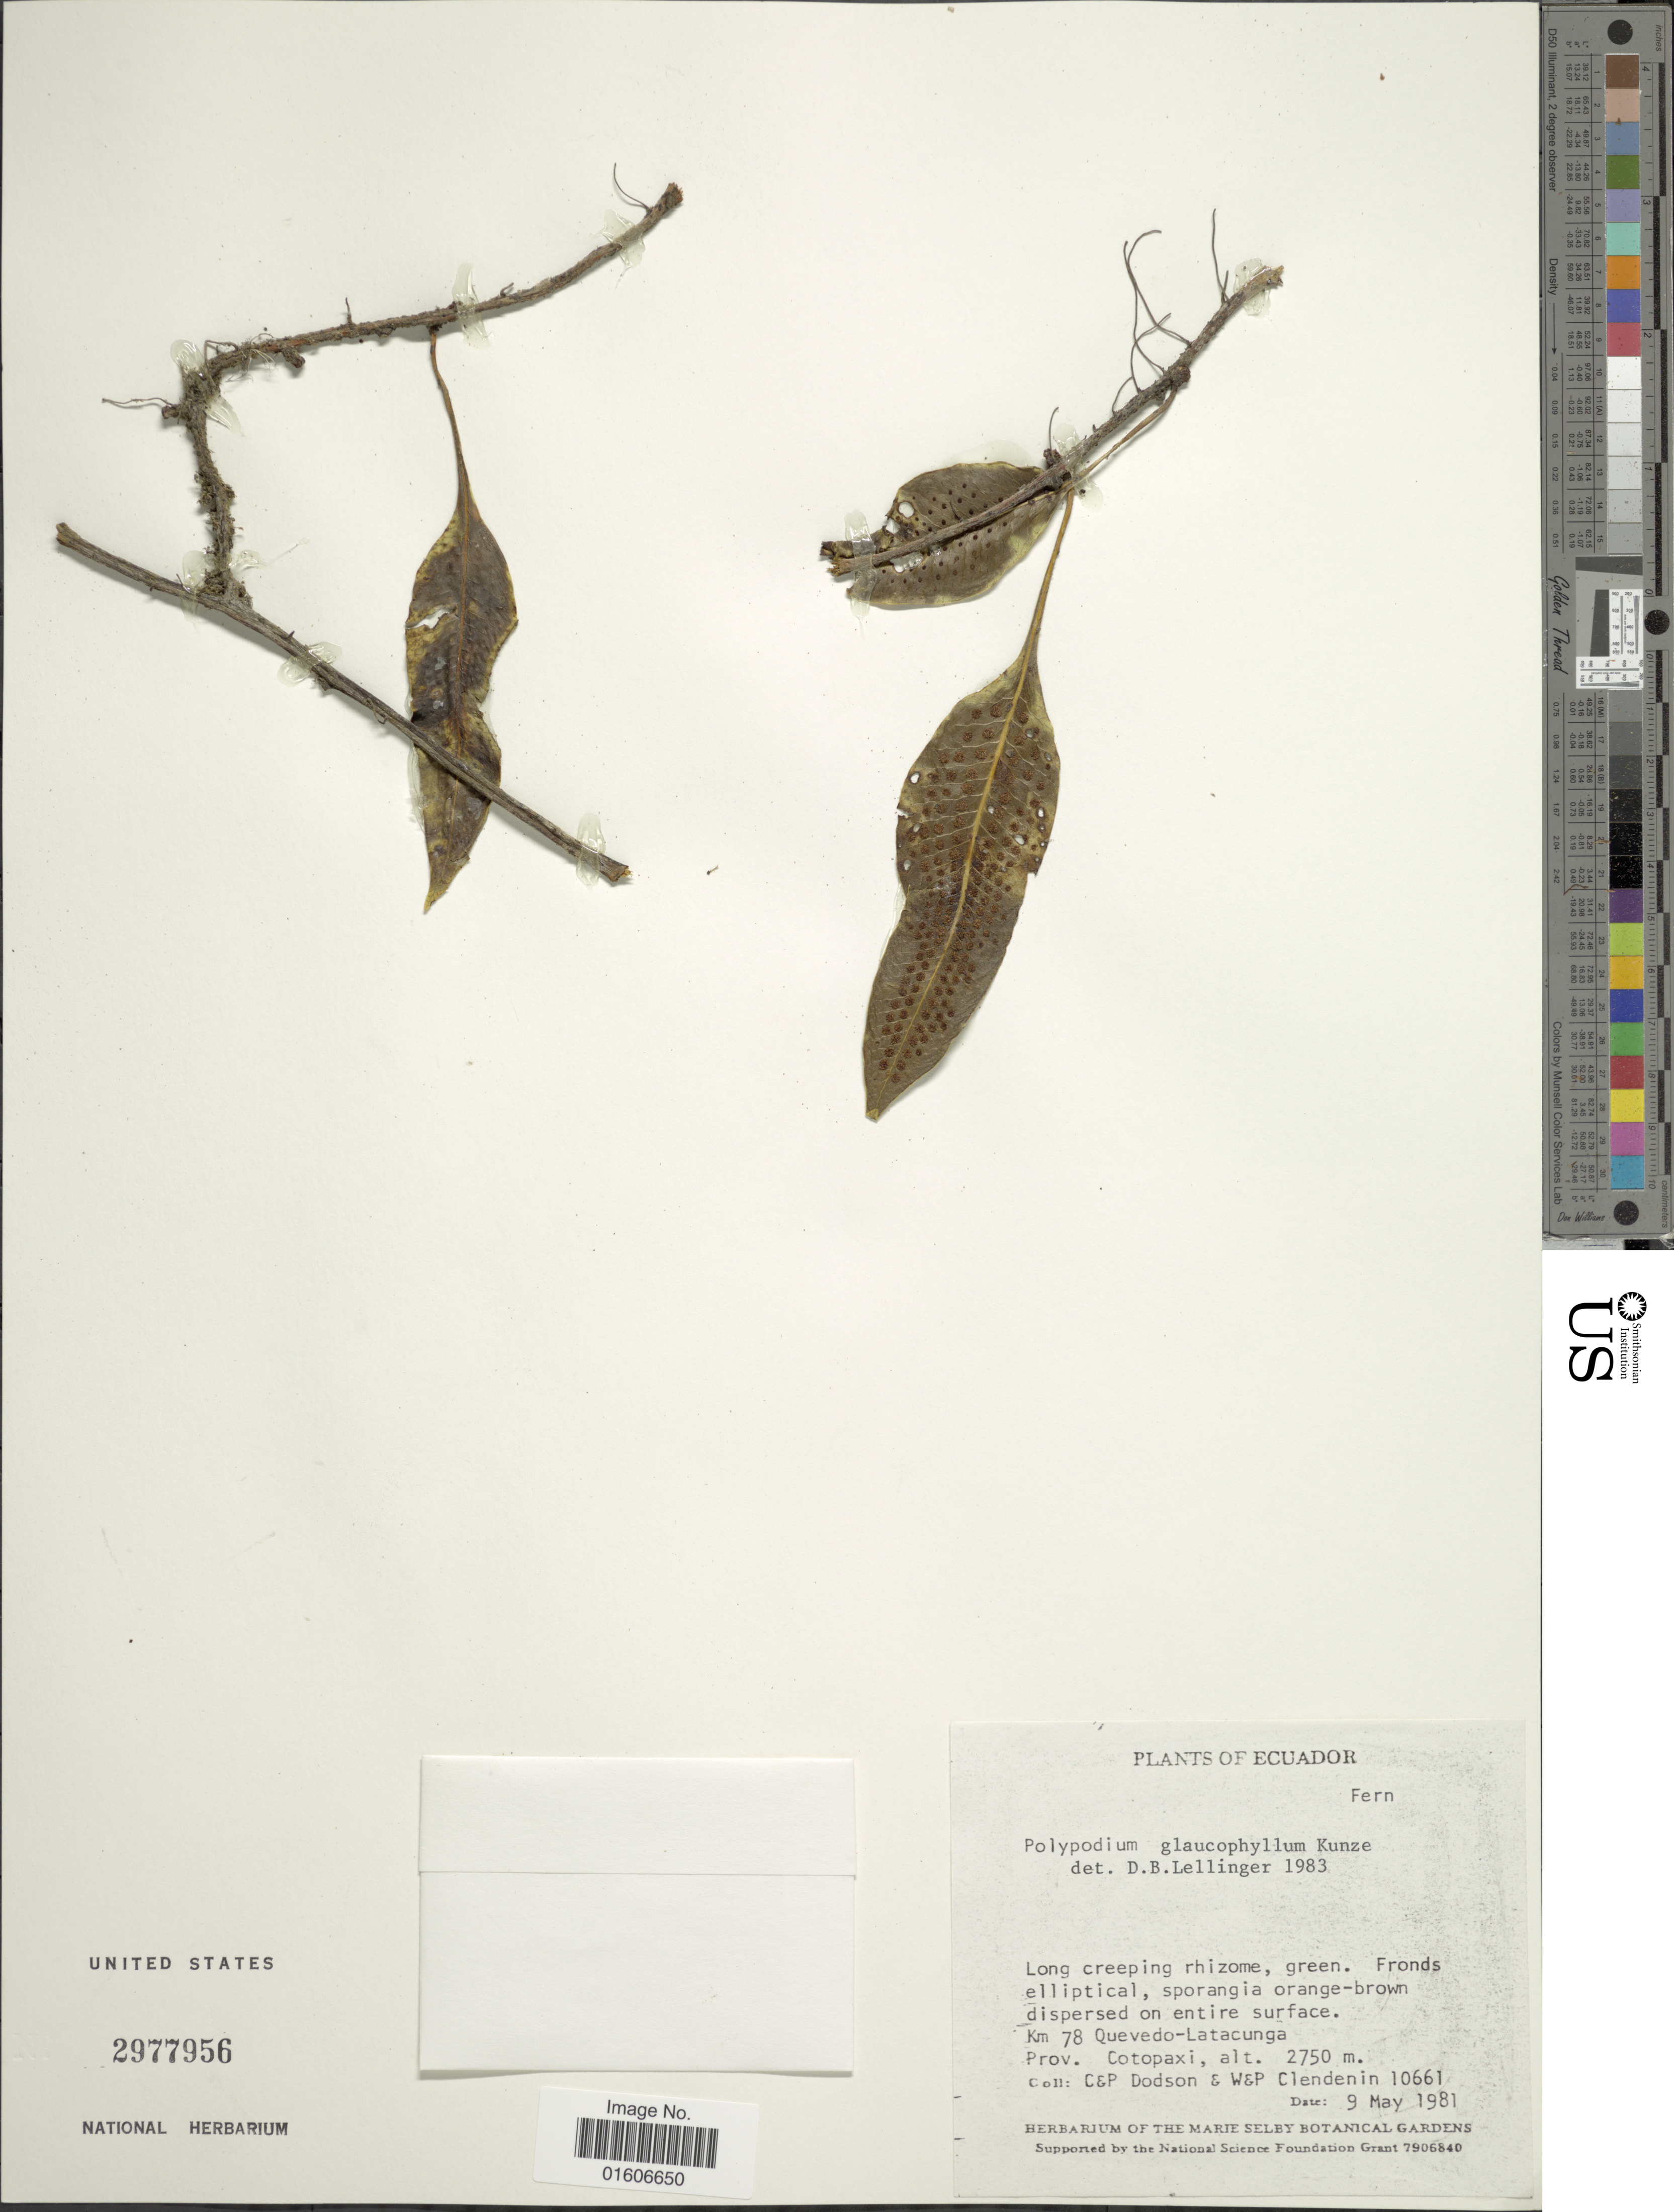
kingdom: Plantae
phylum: Tracheophyta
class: Polypodiopsida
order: Polypodiales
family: Polypodiaceae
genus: Serpocaulon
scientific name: Serpocaulon levigatum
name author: (Cav.) A.R. Sm.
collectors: C. Dodson, P. M. Dodson, W. Clendenin & P. Clendenin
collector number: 10661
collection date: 1981-05-09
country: Ecuador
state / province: Cotopaxi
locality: Km 78 Quevedo-Latacunga. Prov. Cotopaxi.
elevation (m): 2750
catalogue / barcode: US 2977956